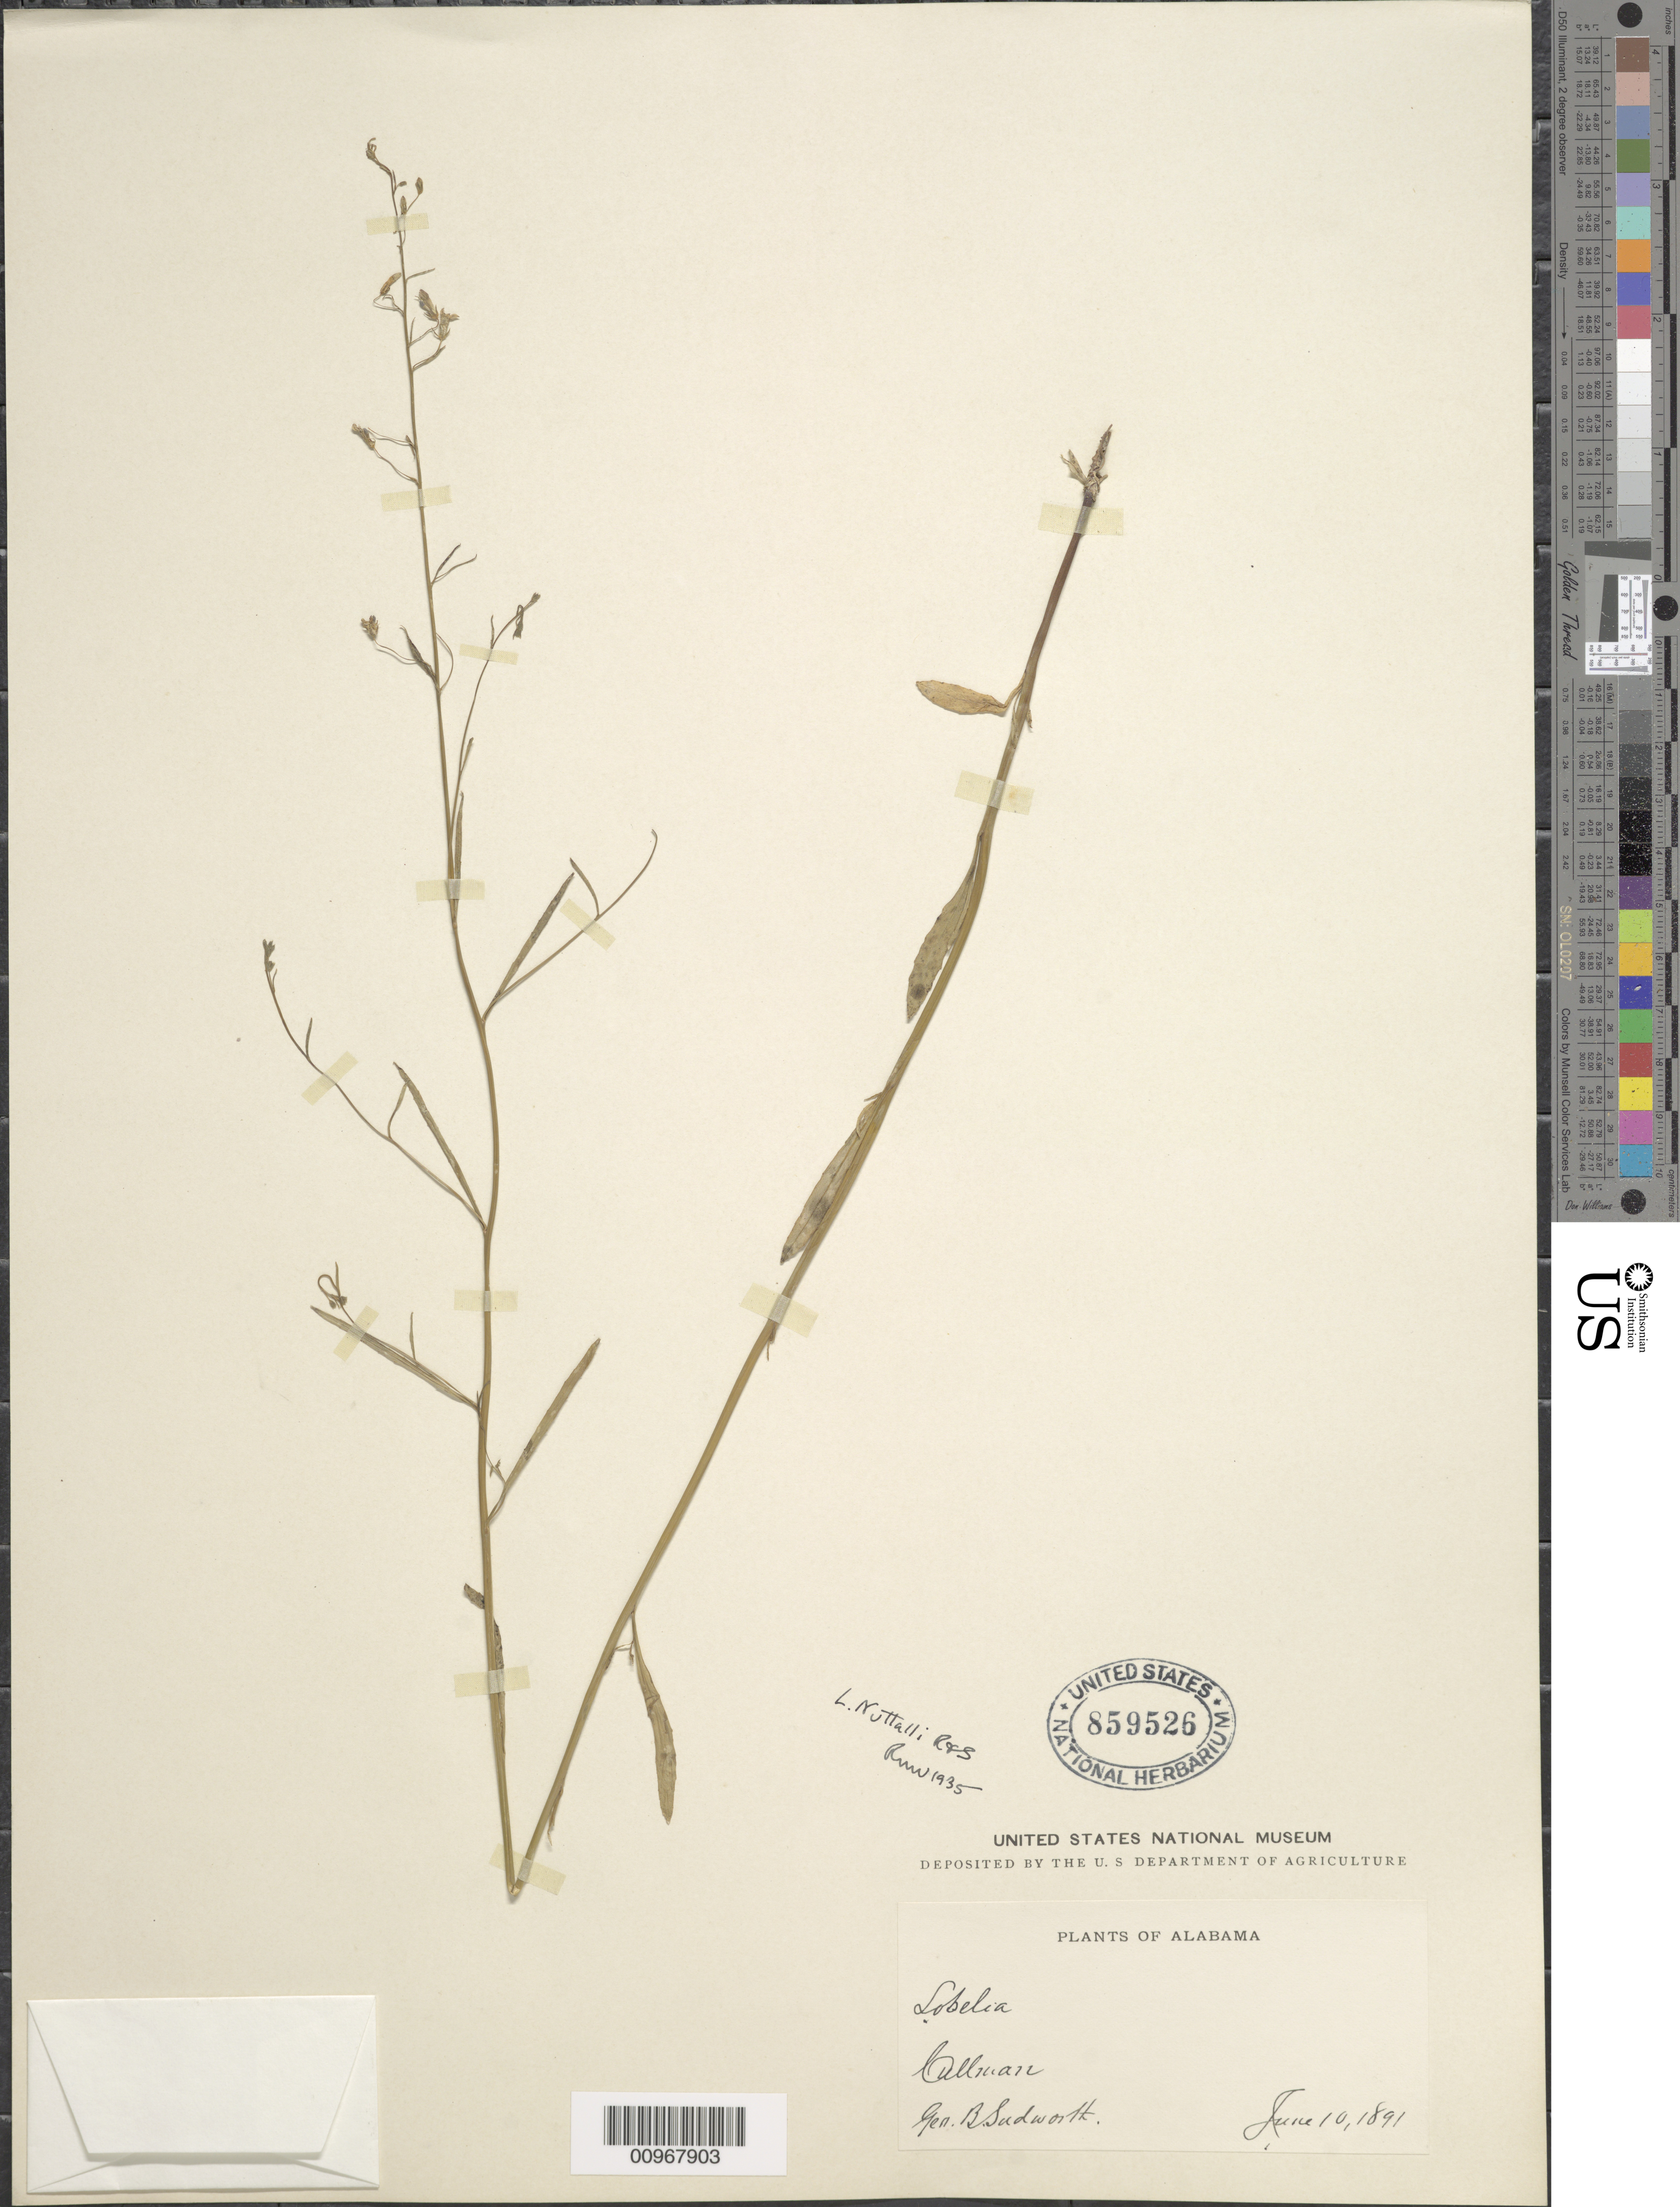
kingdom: Plantae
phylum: Tracheophyta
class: Magnoliopsida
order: Asterales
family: Campanulaceae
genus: Lobelia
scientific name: Lobelia nuttallii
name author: Schult.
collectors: G. B. Sudworth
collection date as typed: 10 Jun 1891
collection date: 1891-06-10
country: United States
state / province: Alabama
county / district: Cullman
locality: Cullman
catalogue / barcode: US 859526